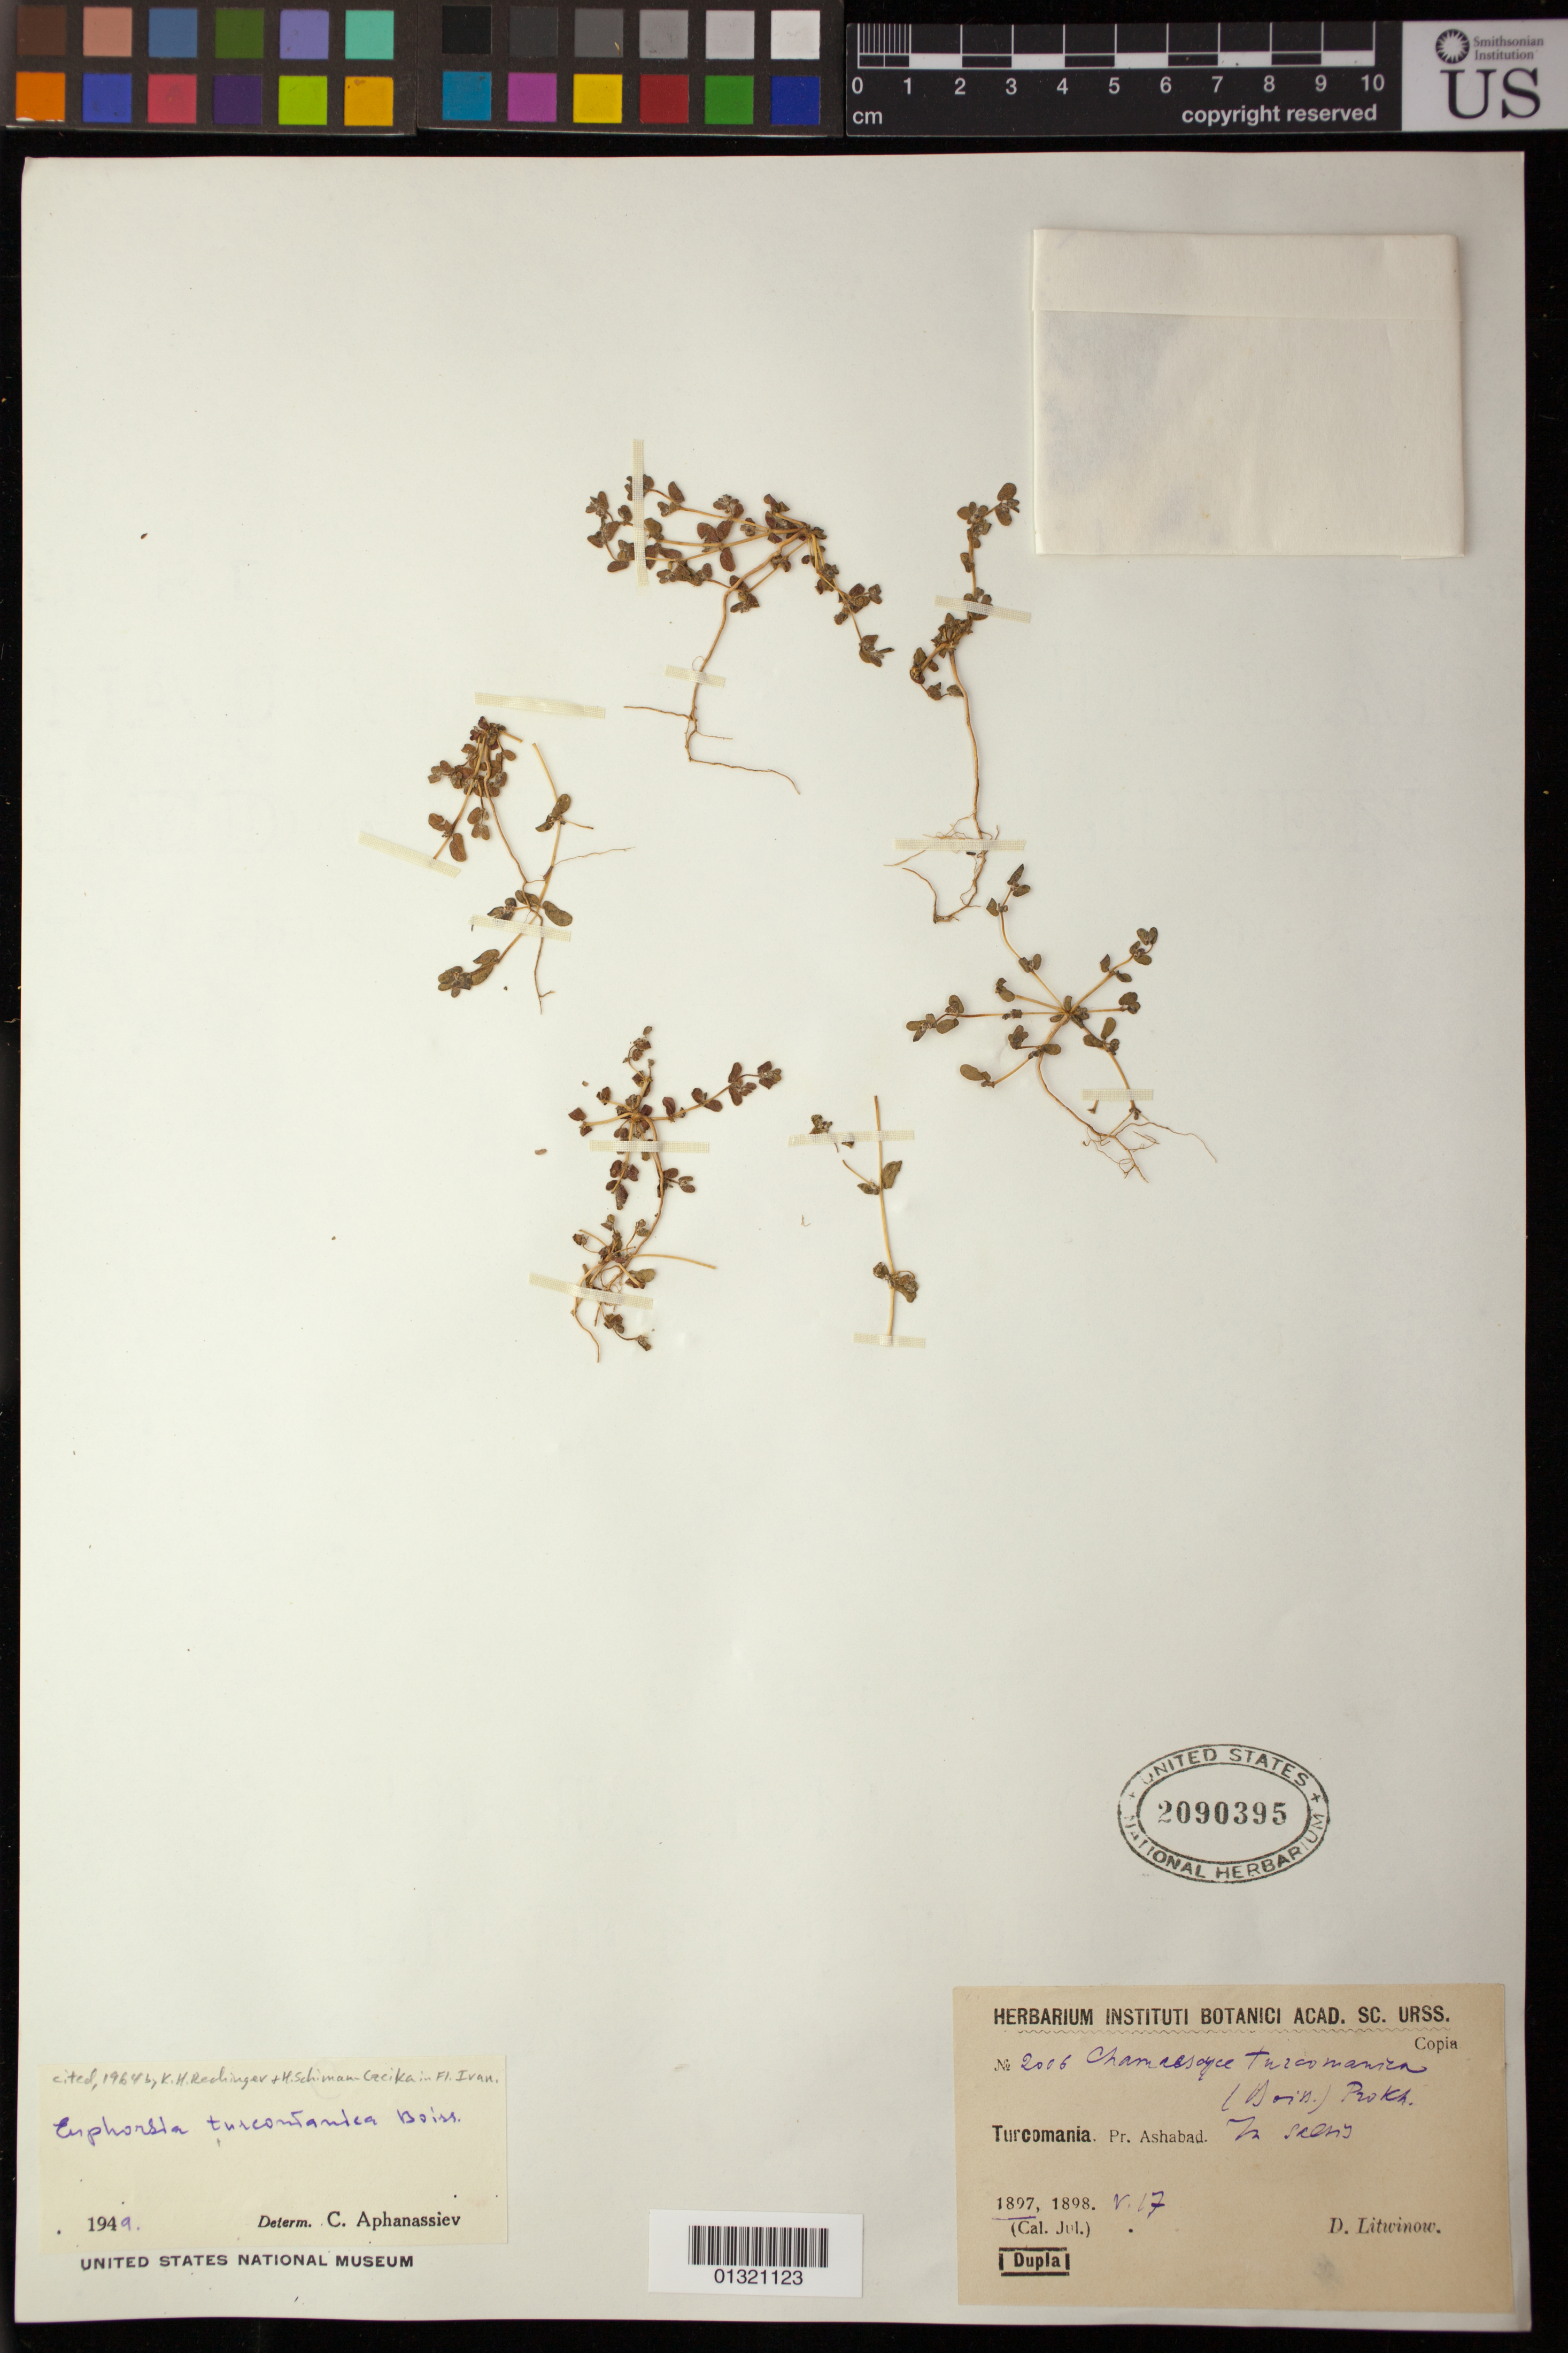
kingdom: Plantae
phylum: Tracheophyta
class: Magnoliopsida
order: Malpighiales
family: Euphorbiaceae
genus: Euphorbia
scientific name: Euphorbia granulata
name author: Forssk.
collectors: D. Litwinow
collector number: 2006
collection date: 1897-05-17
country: Turkmenistan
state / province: Ahal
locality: Ashabad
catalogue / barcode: US 2090395